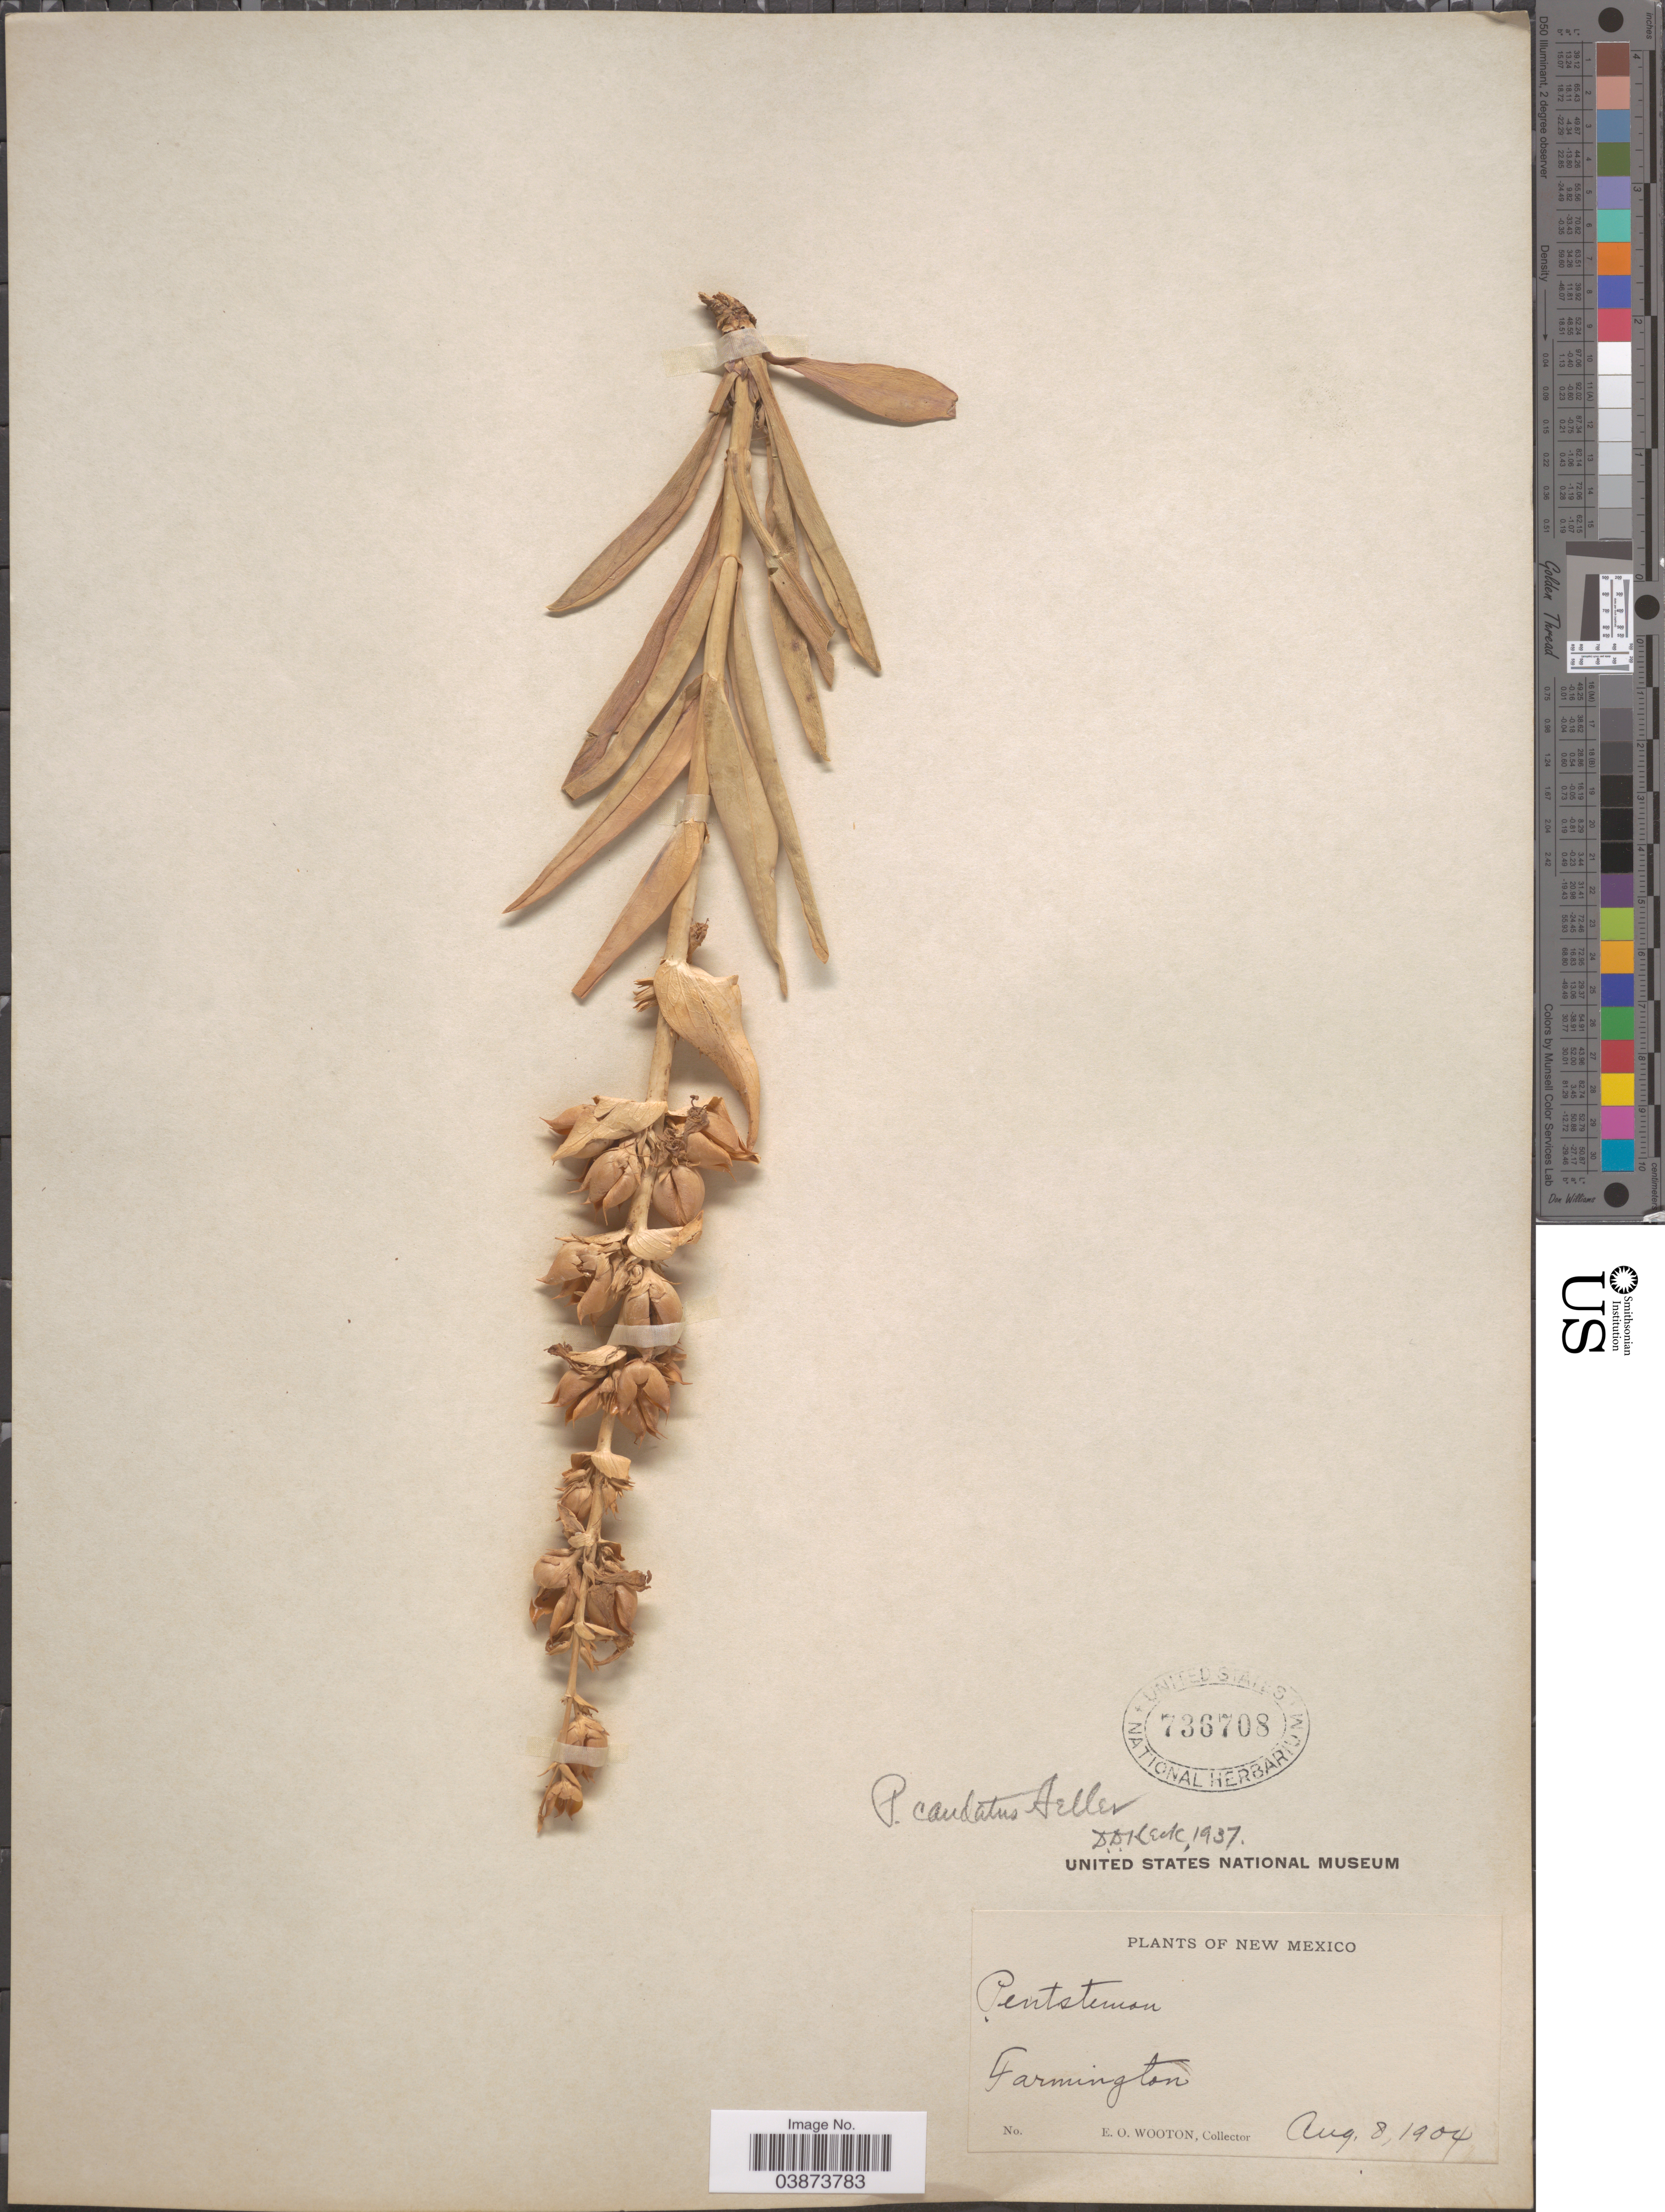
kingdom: Plantae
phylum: Tracheophyta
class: Magnoliopsida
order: Lamiales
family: Plantaginaceae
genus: Penstemon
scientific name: Penstemon caudatus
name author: A. Heller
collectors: E. O. Wooton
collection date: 1904-08-08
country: United States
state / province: New Mexico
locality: Farmington.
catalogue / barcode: US 736708